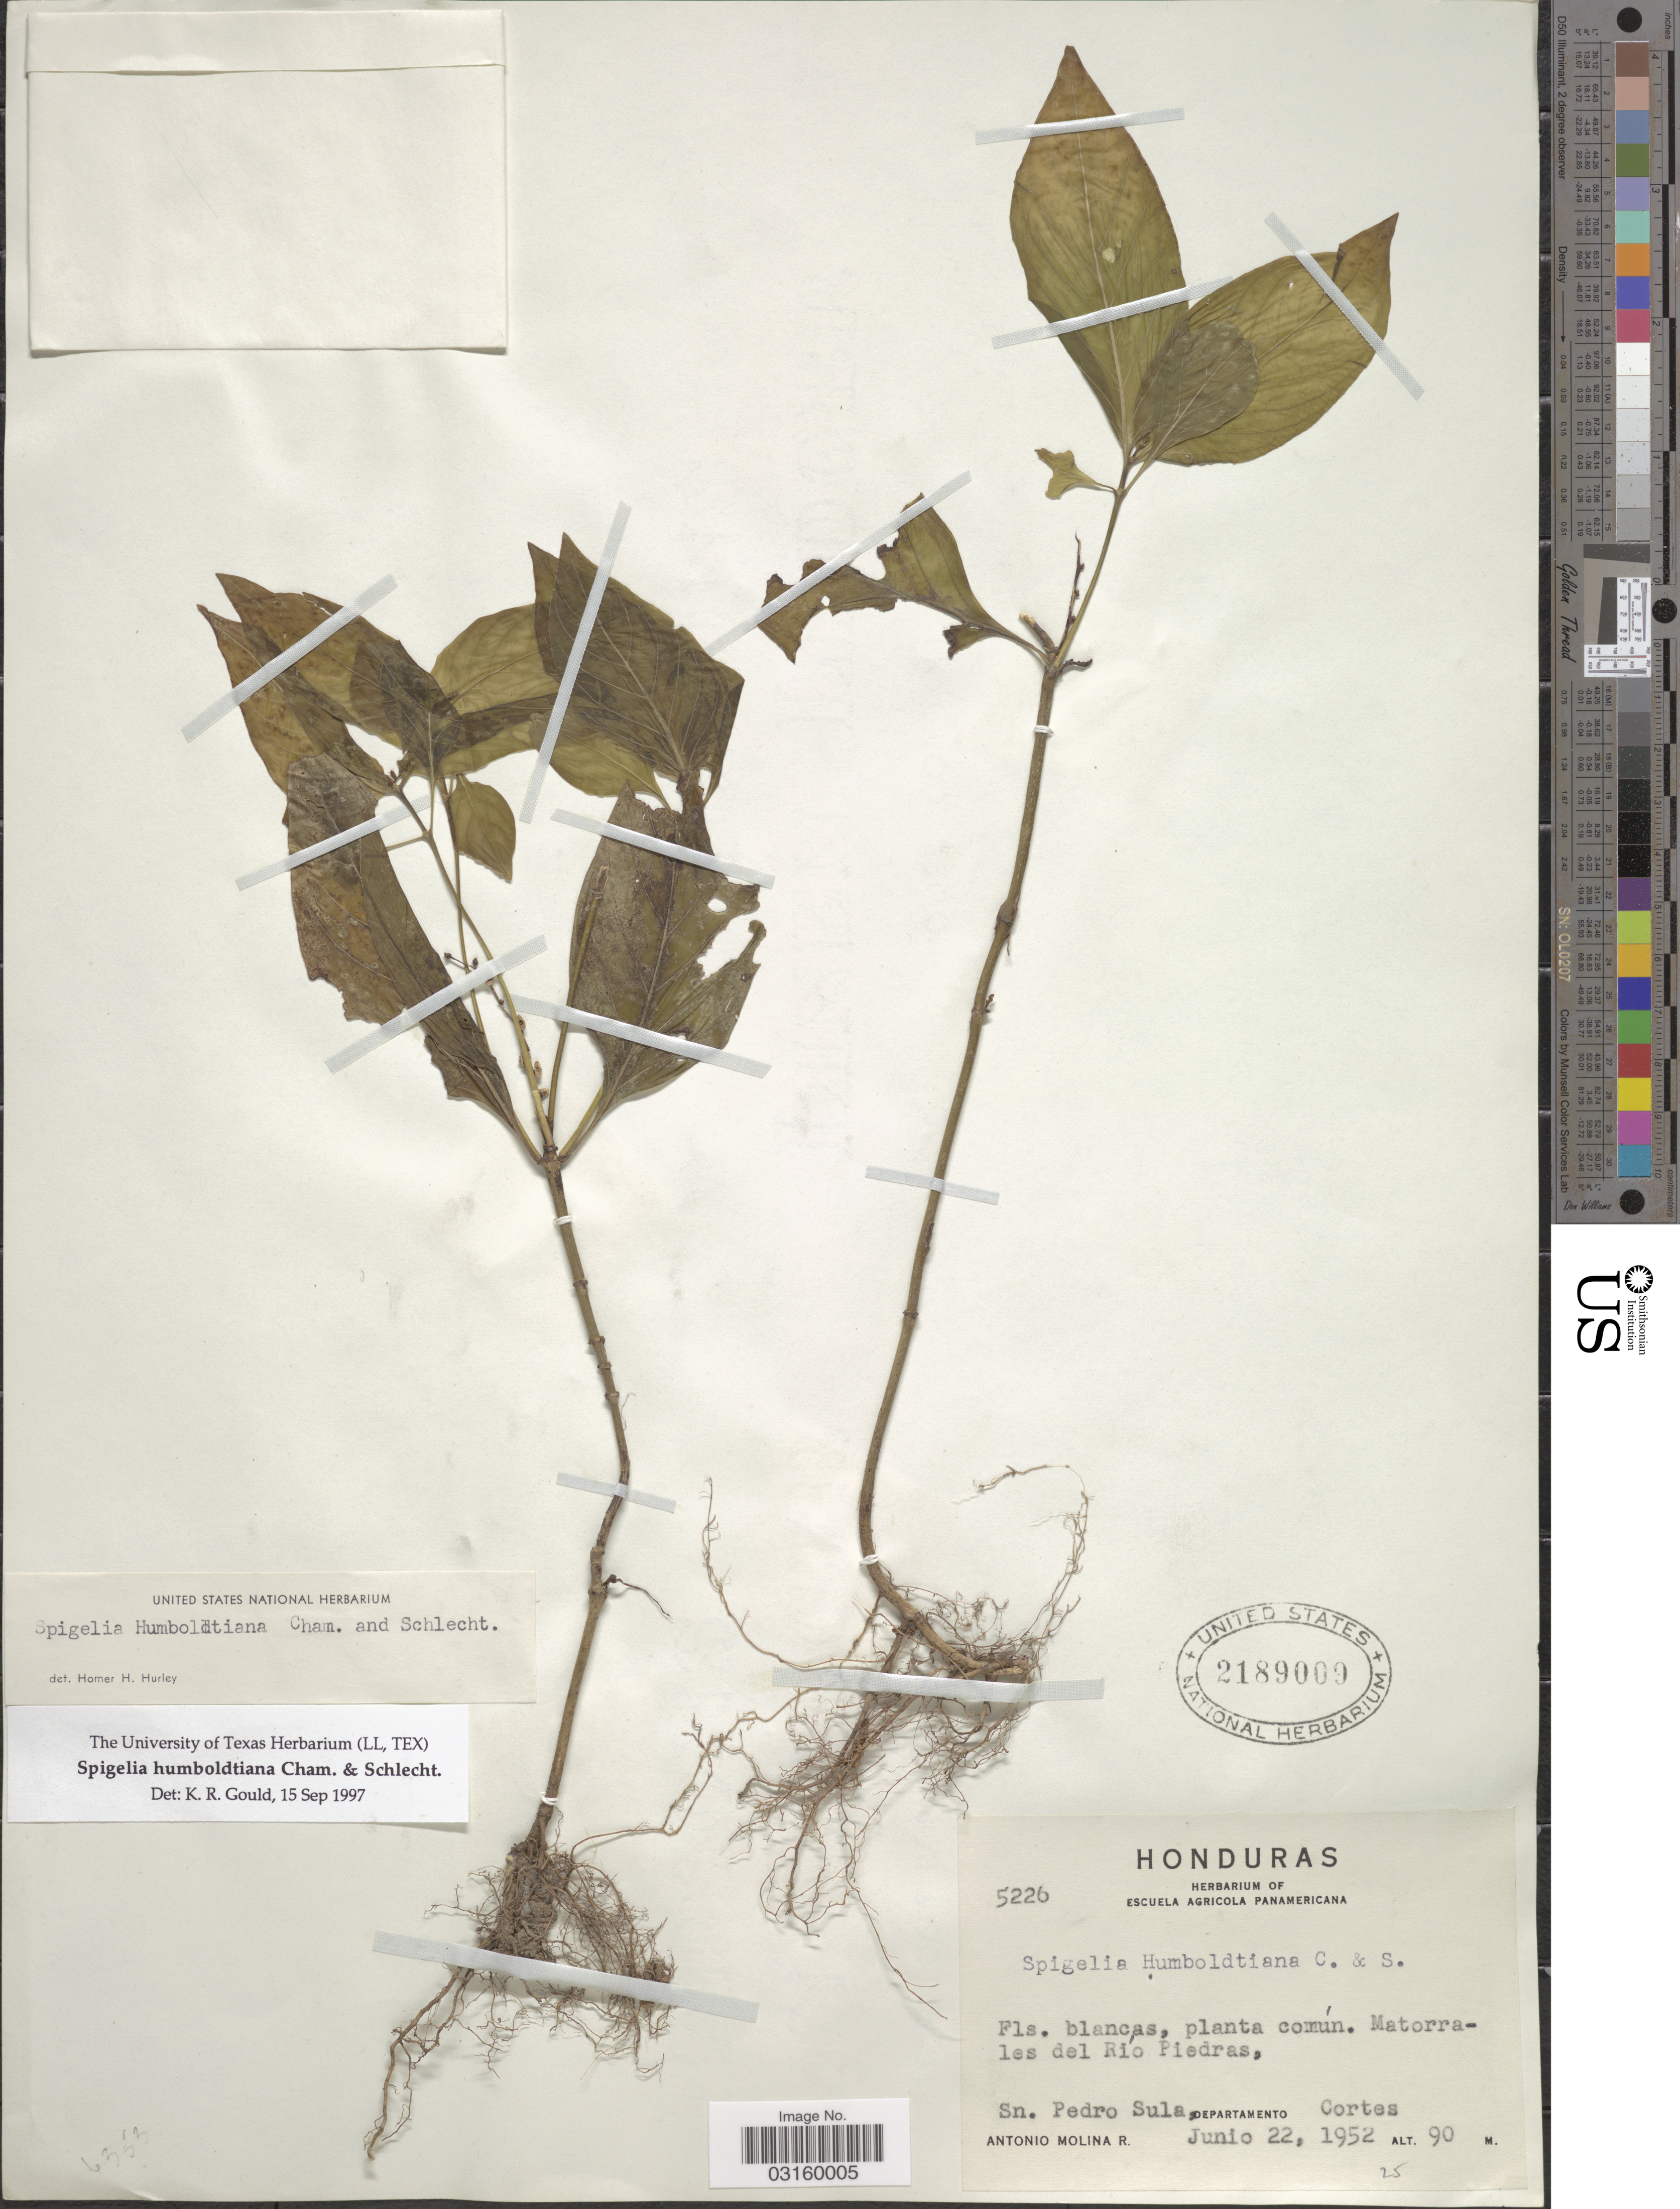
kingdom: Plantae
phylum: Tracheophyta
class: Magnoliopsida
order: Gentianales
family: Loganiaceae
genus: Spigelia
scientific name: Spigelia humboldtiana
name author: Cham. & Schltdl.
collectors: A. Molina R.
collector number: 5226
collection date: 1952-06-22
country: Honduras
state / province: Cortés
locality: Matorrales del Río Piedras, Sn. Pedro Sula, Departamento Cortes.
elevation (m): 90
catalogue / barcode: US 2189009